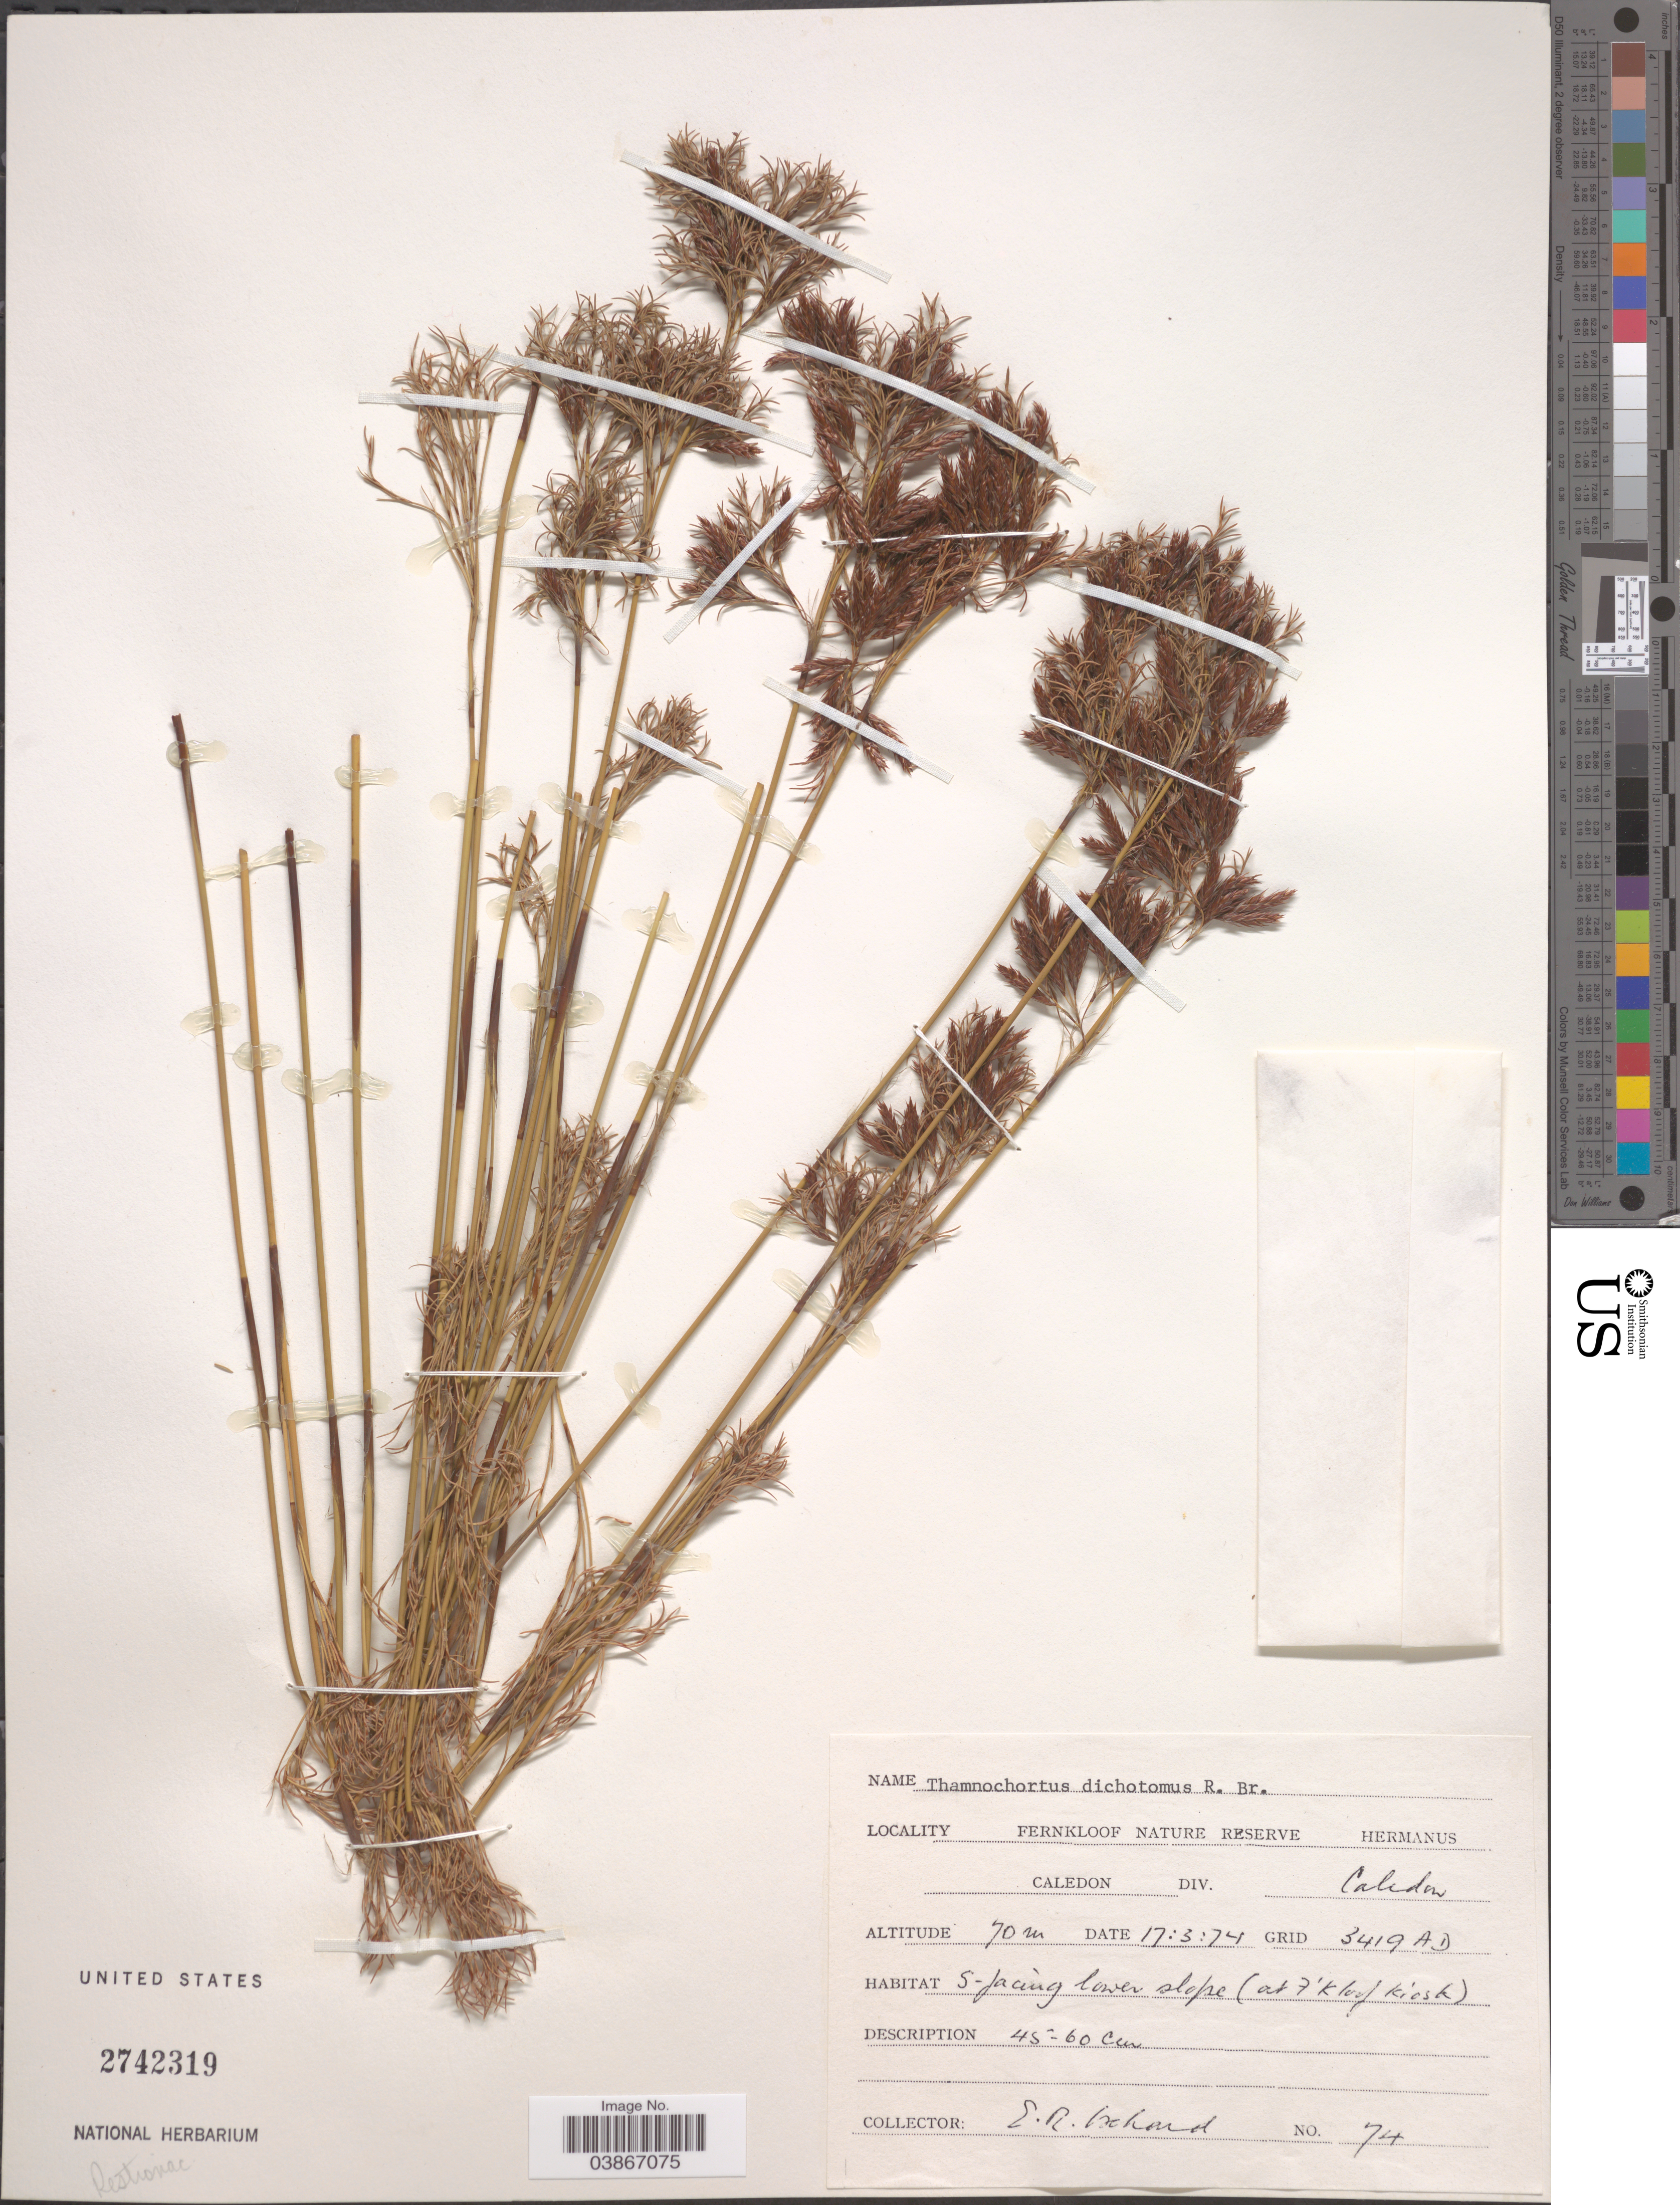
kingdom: Plantae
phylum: Tracheophyta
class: Liliopsida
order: Poales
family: Restionaceae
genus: Thamnochortus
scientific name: Thamnochortus dichotomus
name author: R. Br.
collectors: E. Orchard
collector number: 74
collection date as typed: Transcribed d/m/y: 17/3/74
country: South Africa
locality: Fernkloof Nature Reserve Hermanus. Caledon Div. Caledon.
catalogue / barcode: US 2742319